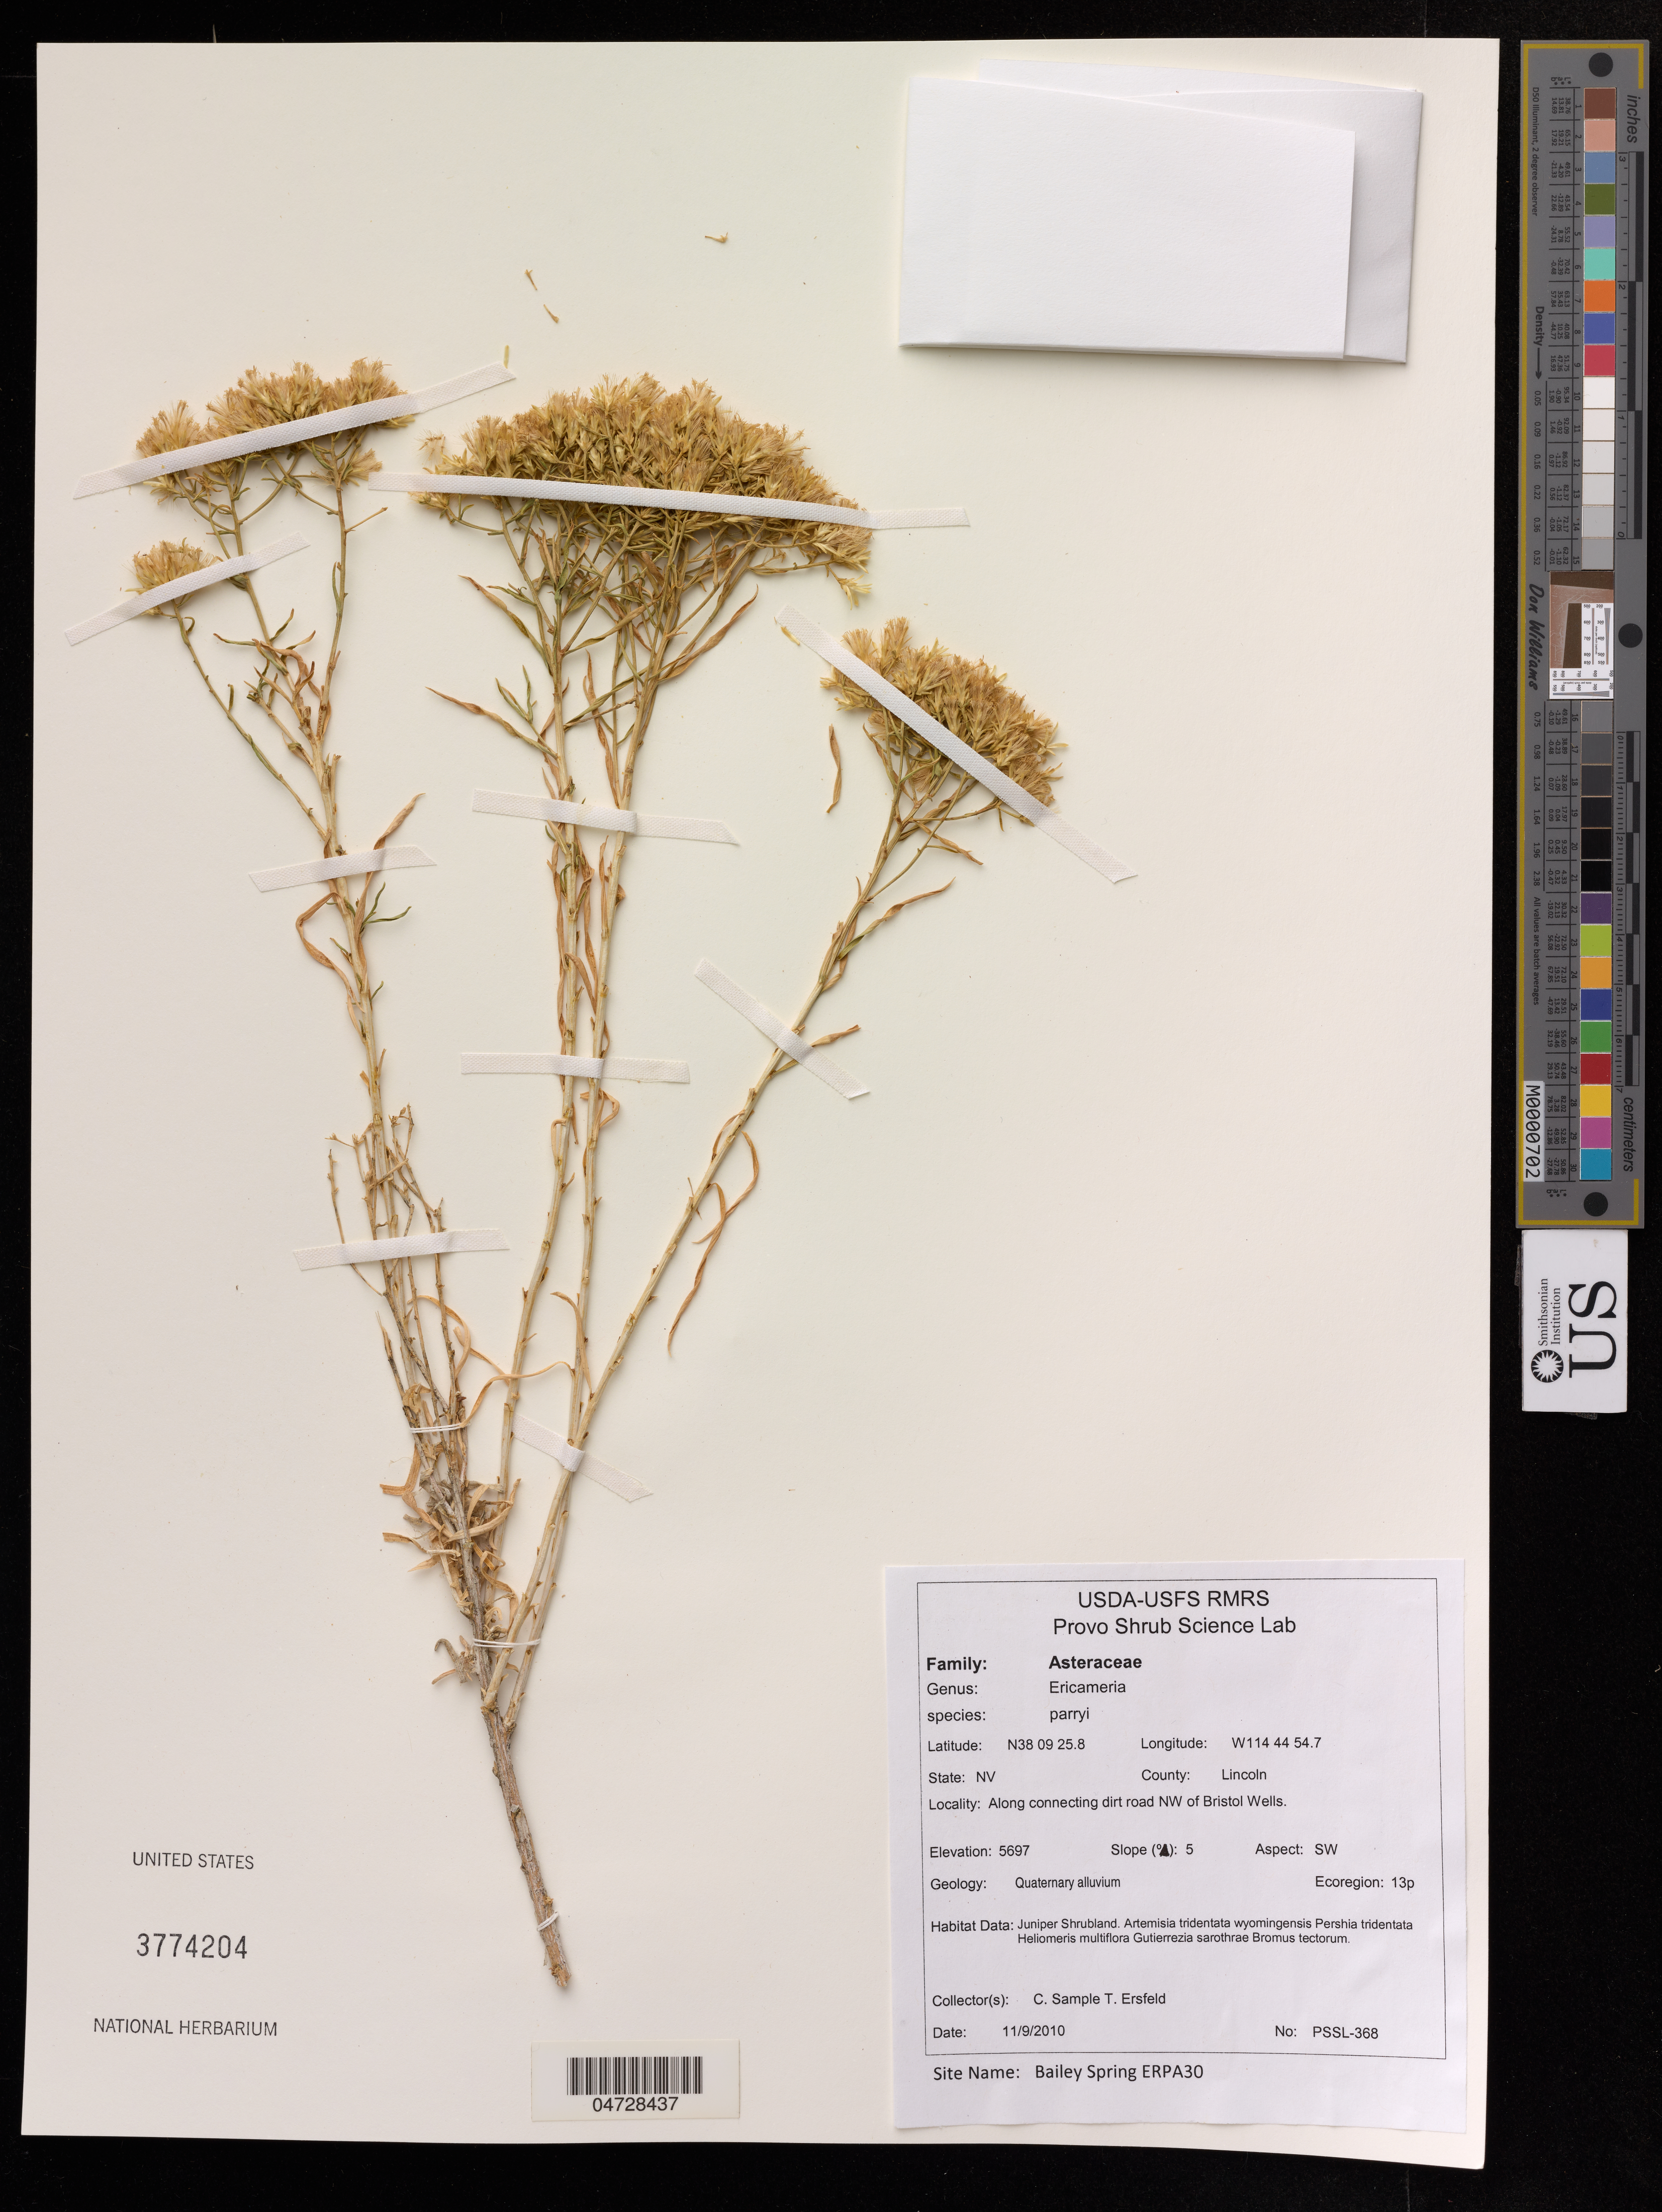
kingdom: Plantae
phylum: Tracheophyta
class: Magnoliopsida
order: Asterales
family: Asteraceae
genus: Ericameria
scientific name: Ericameria parryi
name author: (A. Gray) G.L. Nesom & G.I. Baird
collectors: C. Sample & T. Ersfeld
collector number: PSSL-368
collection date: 2010-11-09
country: United States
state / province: Nevada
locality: County: Lincoln, Along connecting dirt road NW of Bristol Wells.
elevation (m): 1736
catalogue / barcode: US 3774204